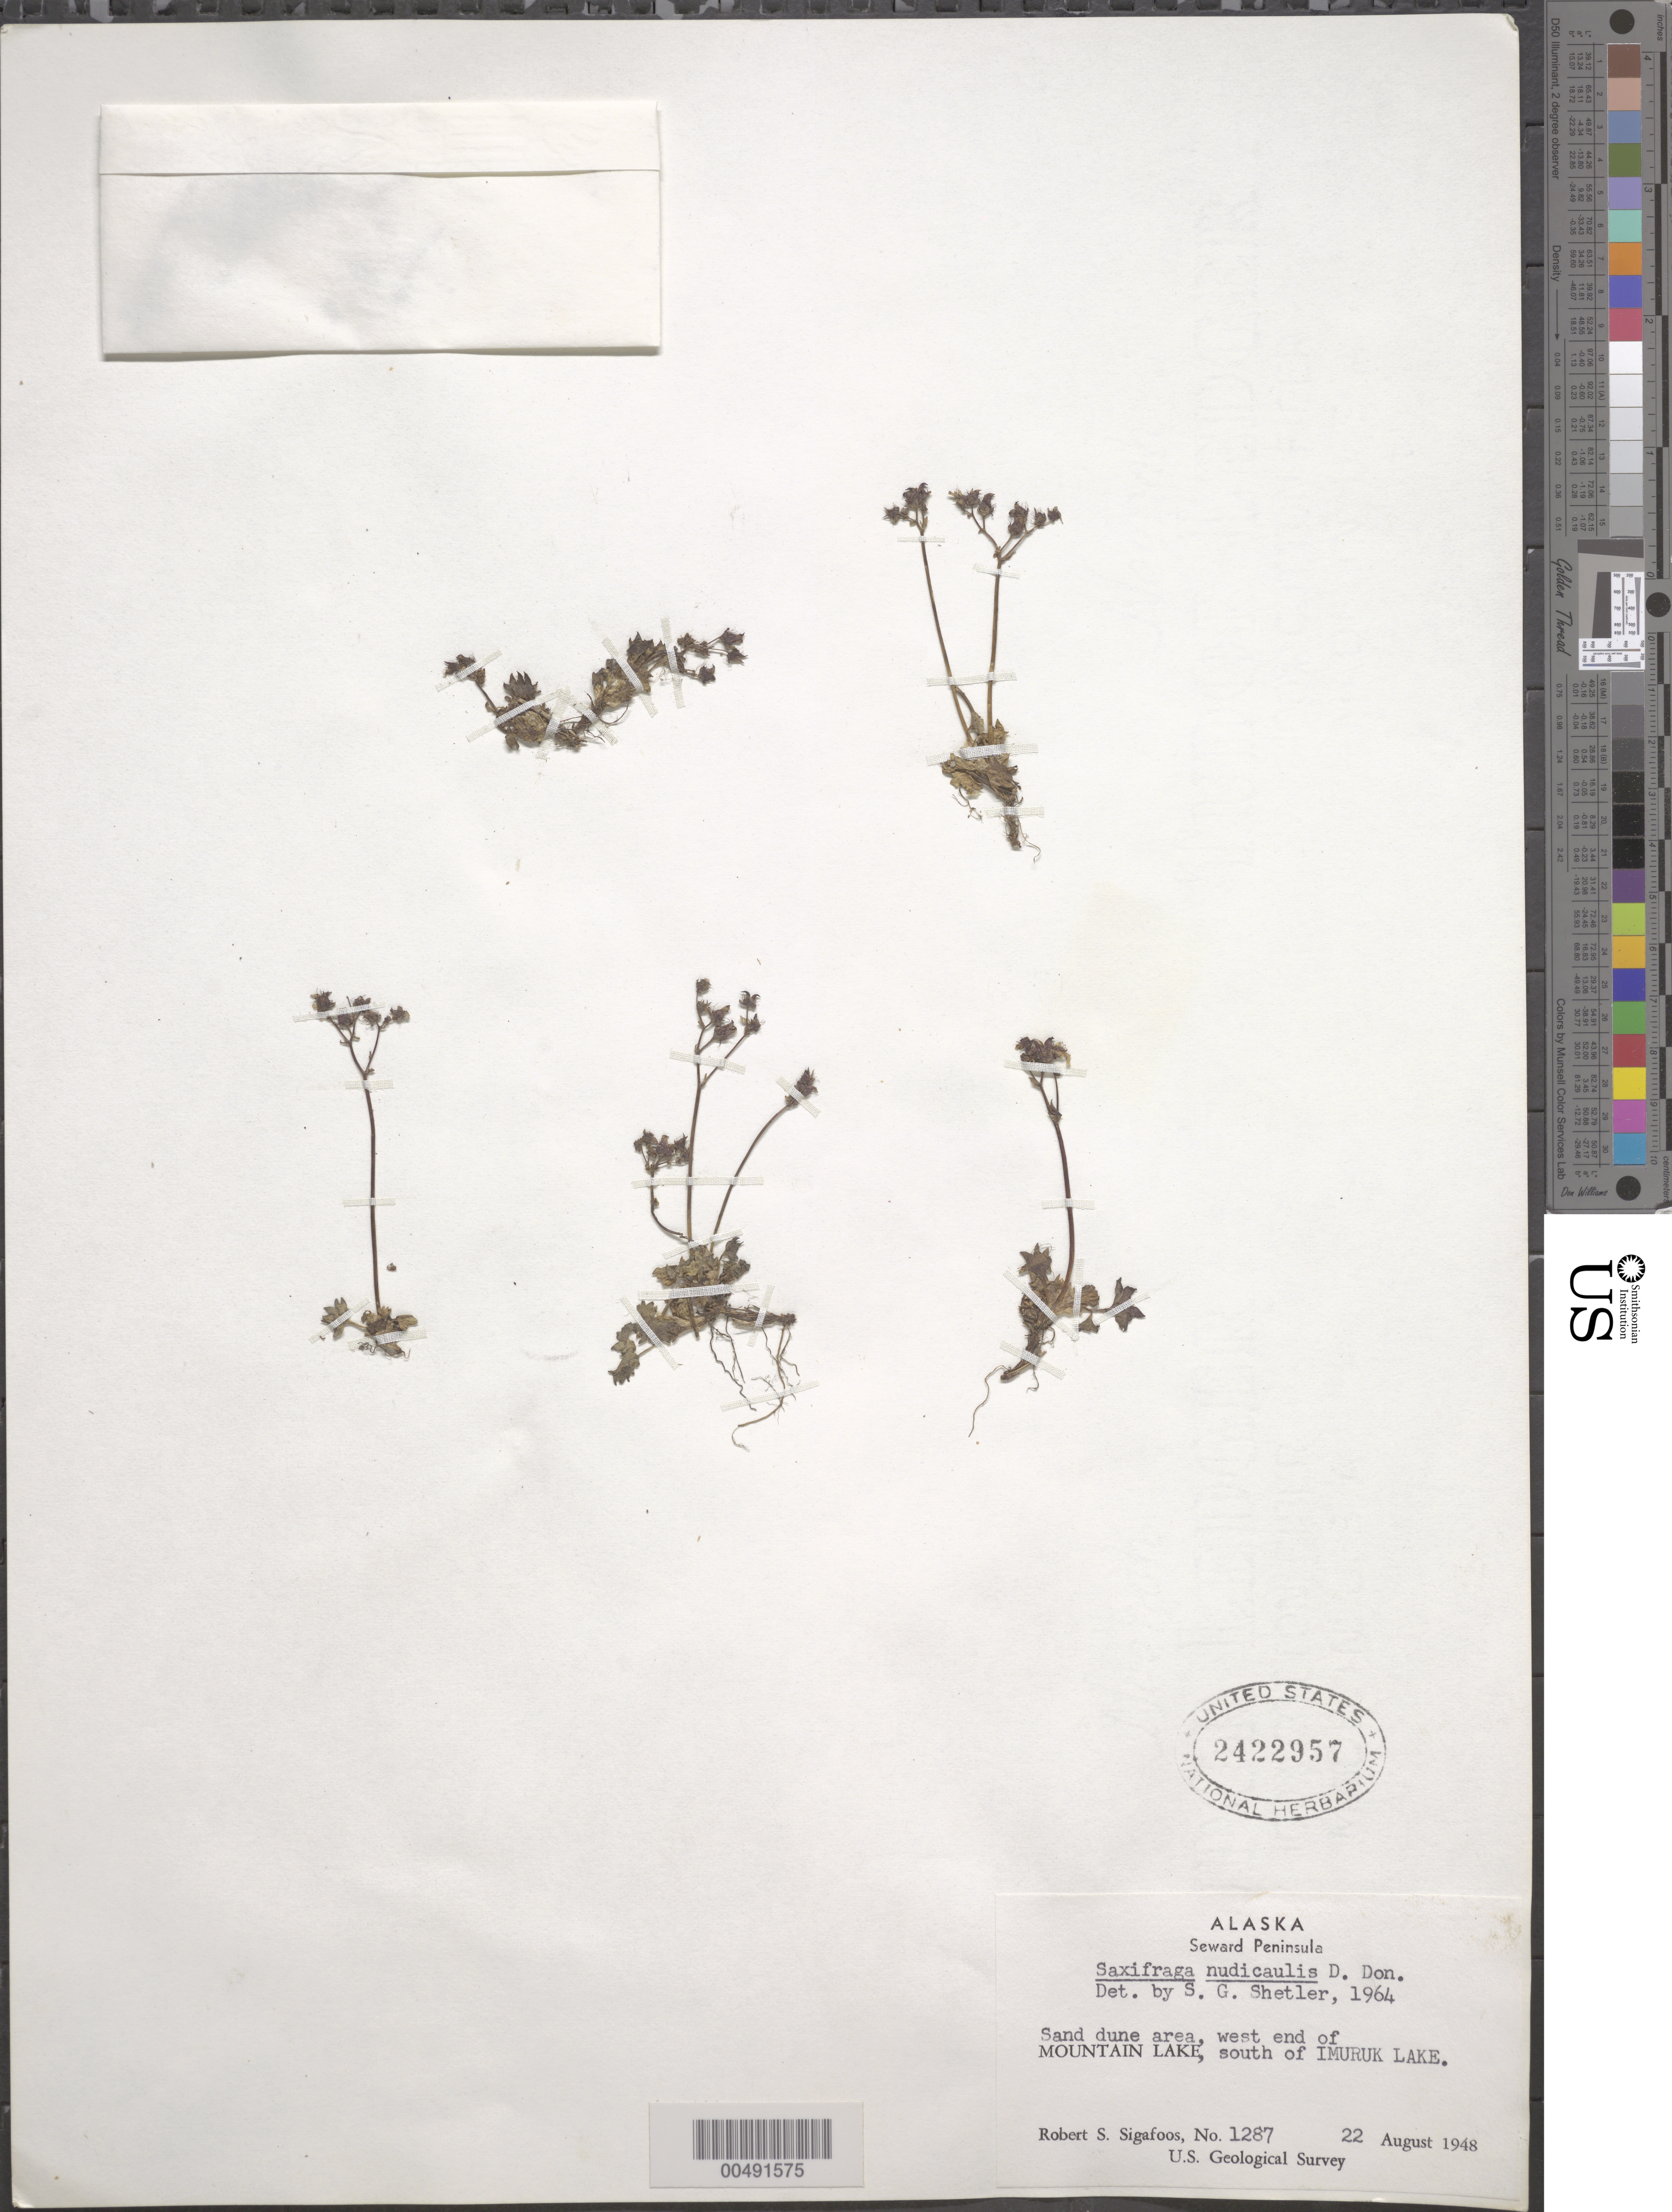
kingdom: Plantae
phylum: Tracheophyta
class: Magnoliopsida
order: Saxifragales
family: Saxifragaceae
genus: Saxifraga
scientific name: Saxifraga nudicaulis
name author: D. Don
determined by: Shetler, Stanwyn G., (US), NMNH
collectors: R. Sigafoos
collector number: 1287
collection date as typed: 22 Aug 1948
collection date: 1948-08-22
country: United States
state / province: Alaska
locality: Seward Peninsula, west end of Mountain Lake, south end of Imuruk Lake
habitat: sand dune area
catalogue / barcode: US 2422957